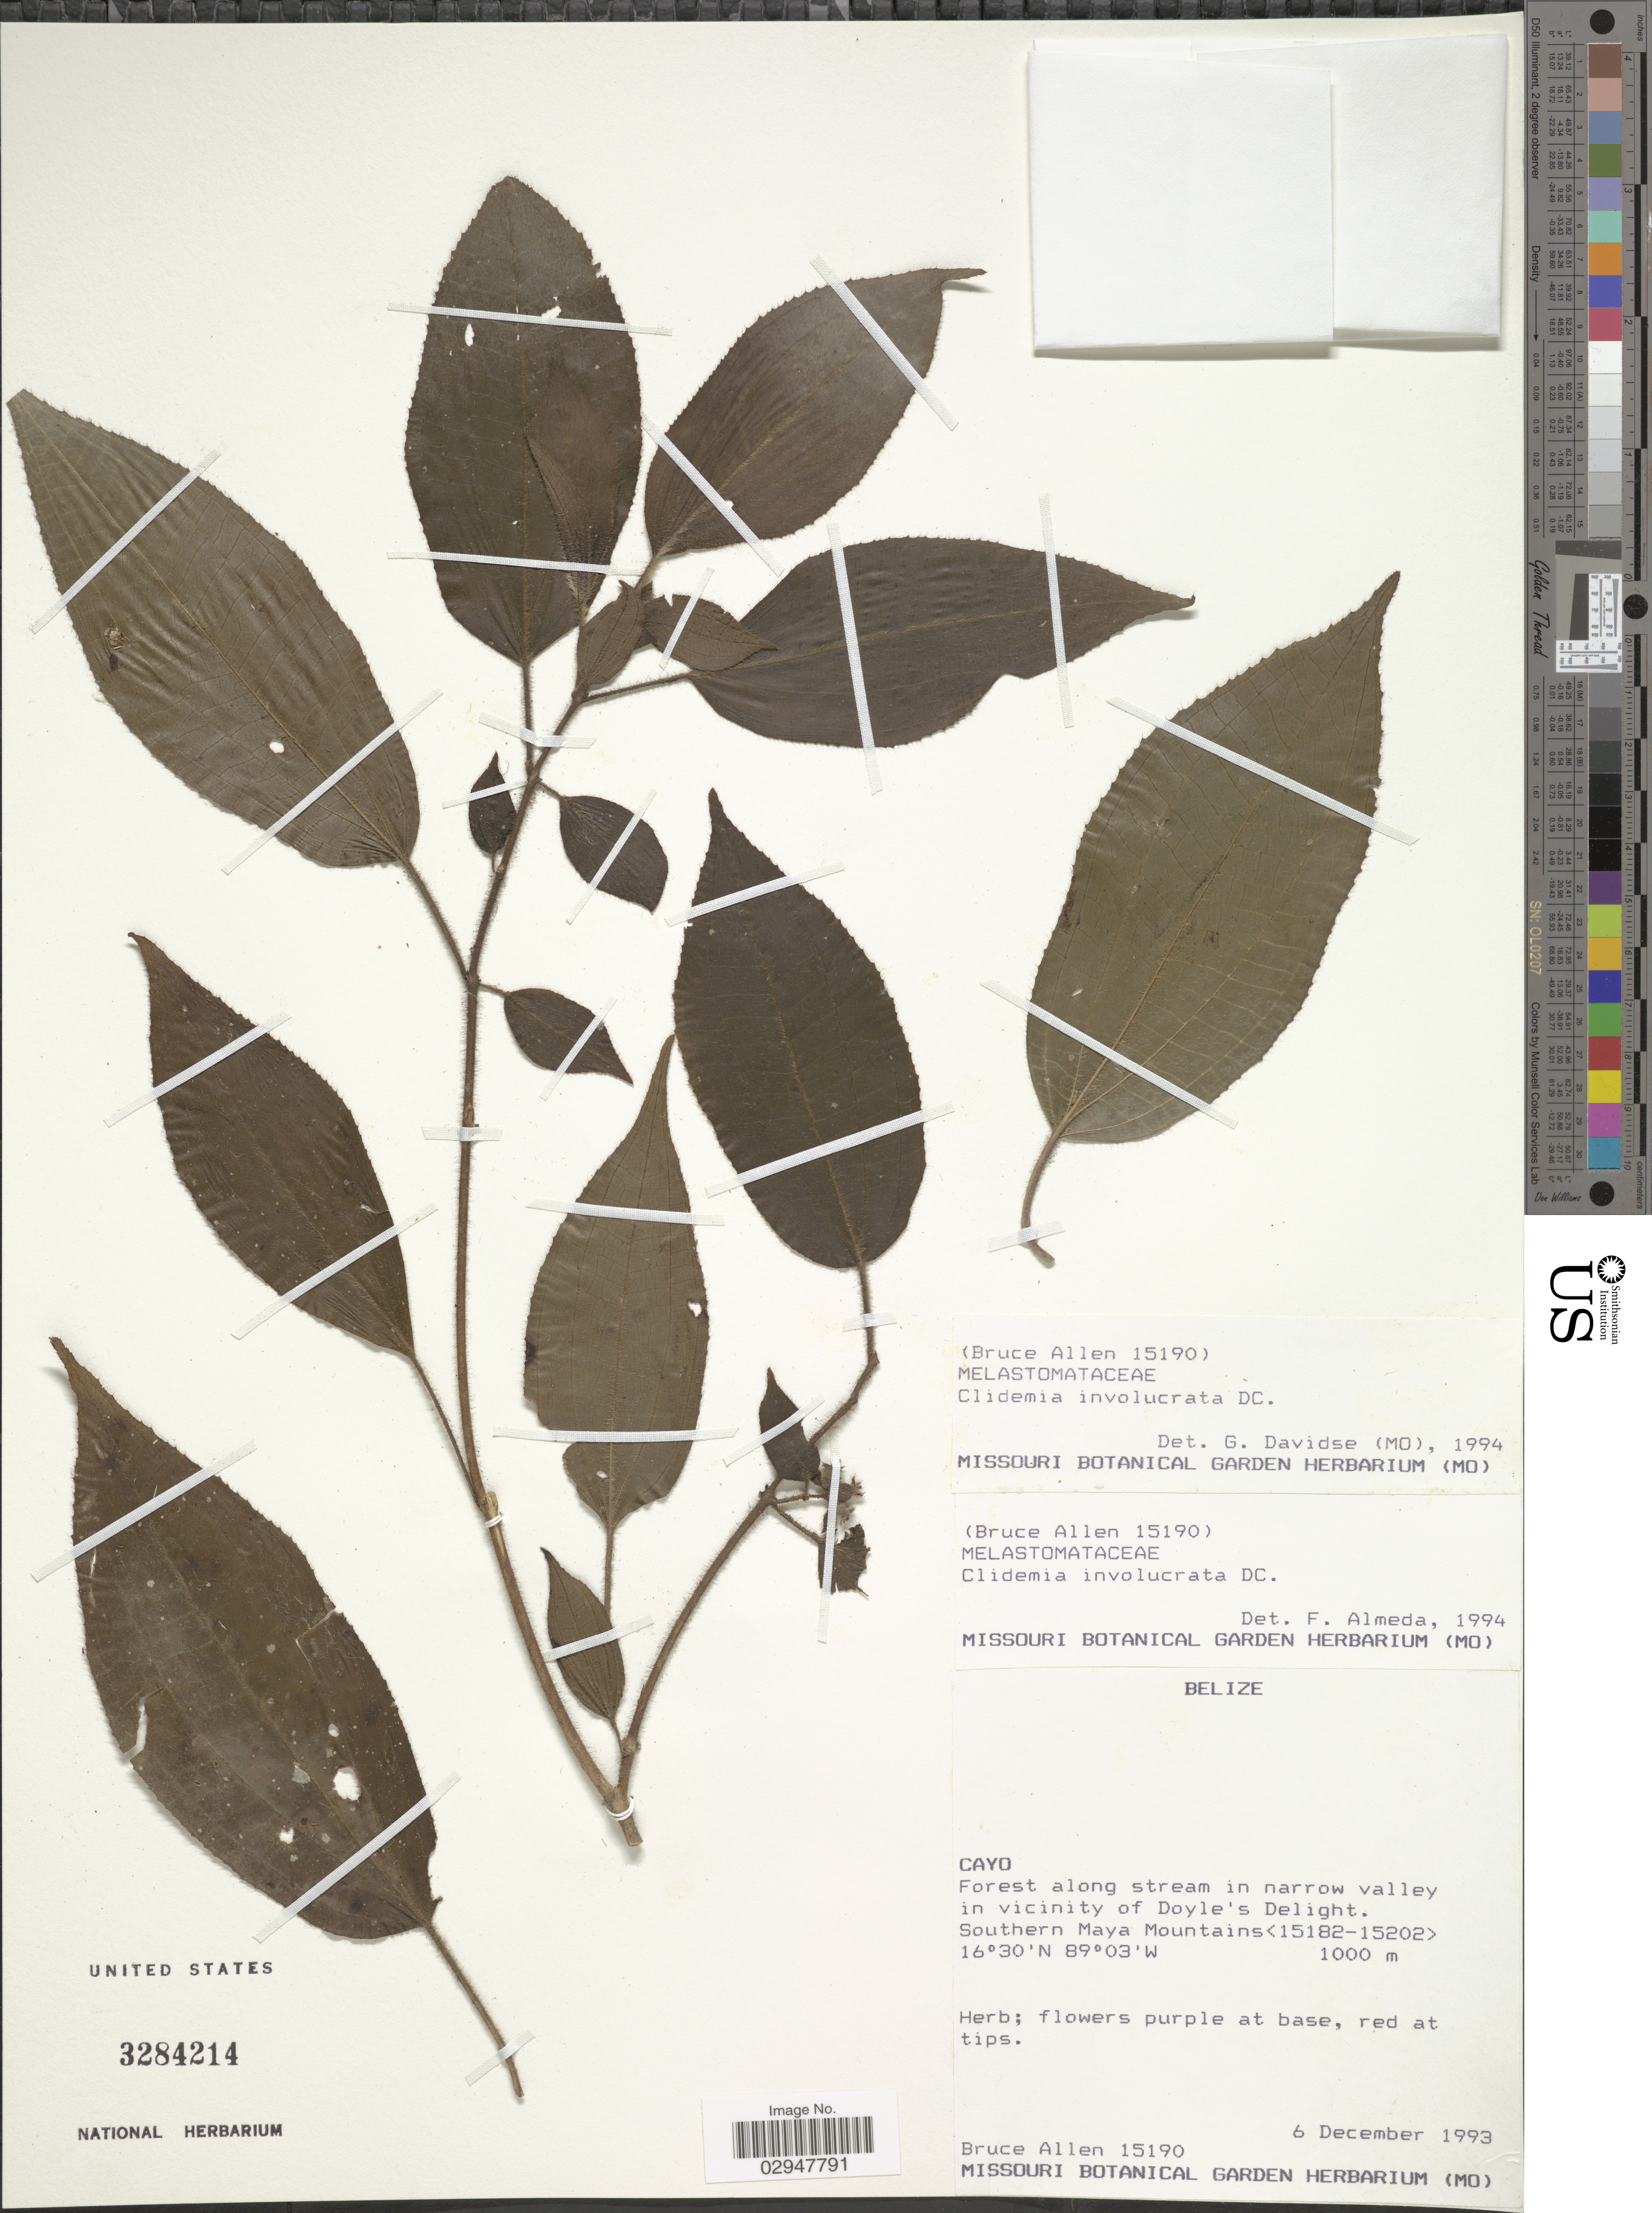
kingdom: Plantae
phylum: Tracheophyta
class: Magnoliopsida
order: Myrtales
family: Melastomataceae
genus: Clidemia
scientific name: Clidemia involucrata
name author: DC.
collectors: B. Allen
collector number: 15190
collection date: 1993-12-06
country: Belize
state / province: Cayo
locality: Forest along stream in narrow valley in vicinity of Doyle' s Delight, Southern Maya Mountains (15182-15202)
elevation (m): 1000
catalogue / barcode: US 3284214